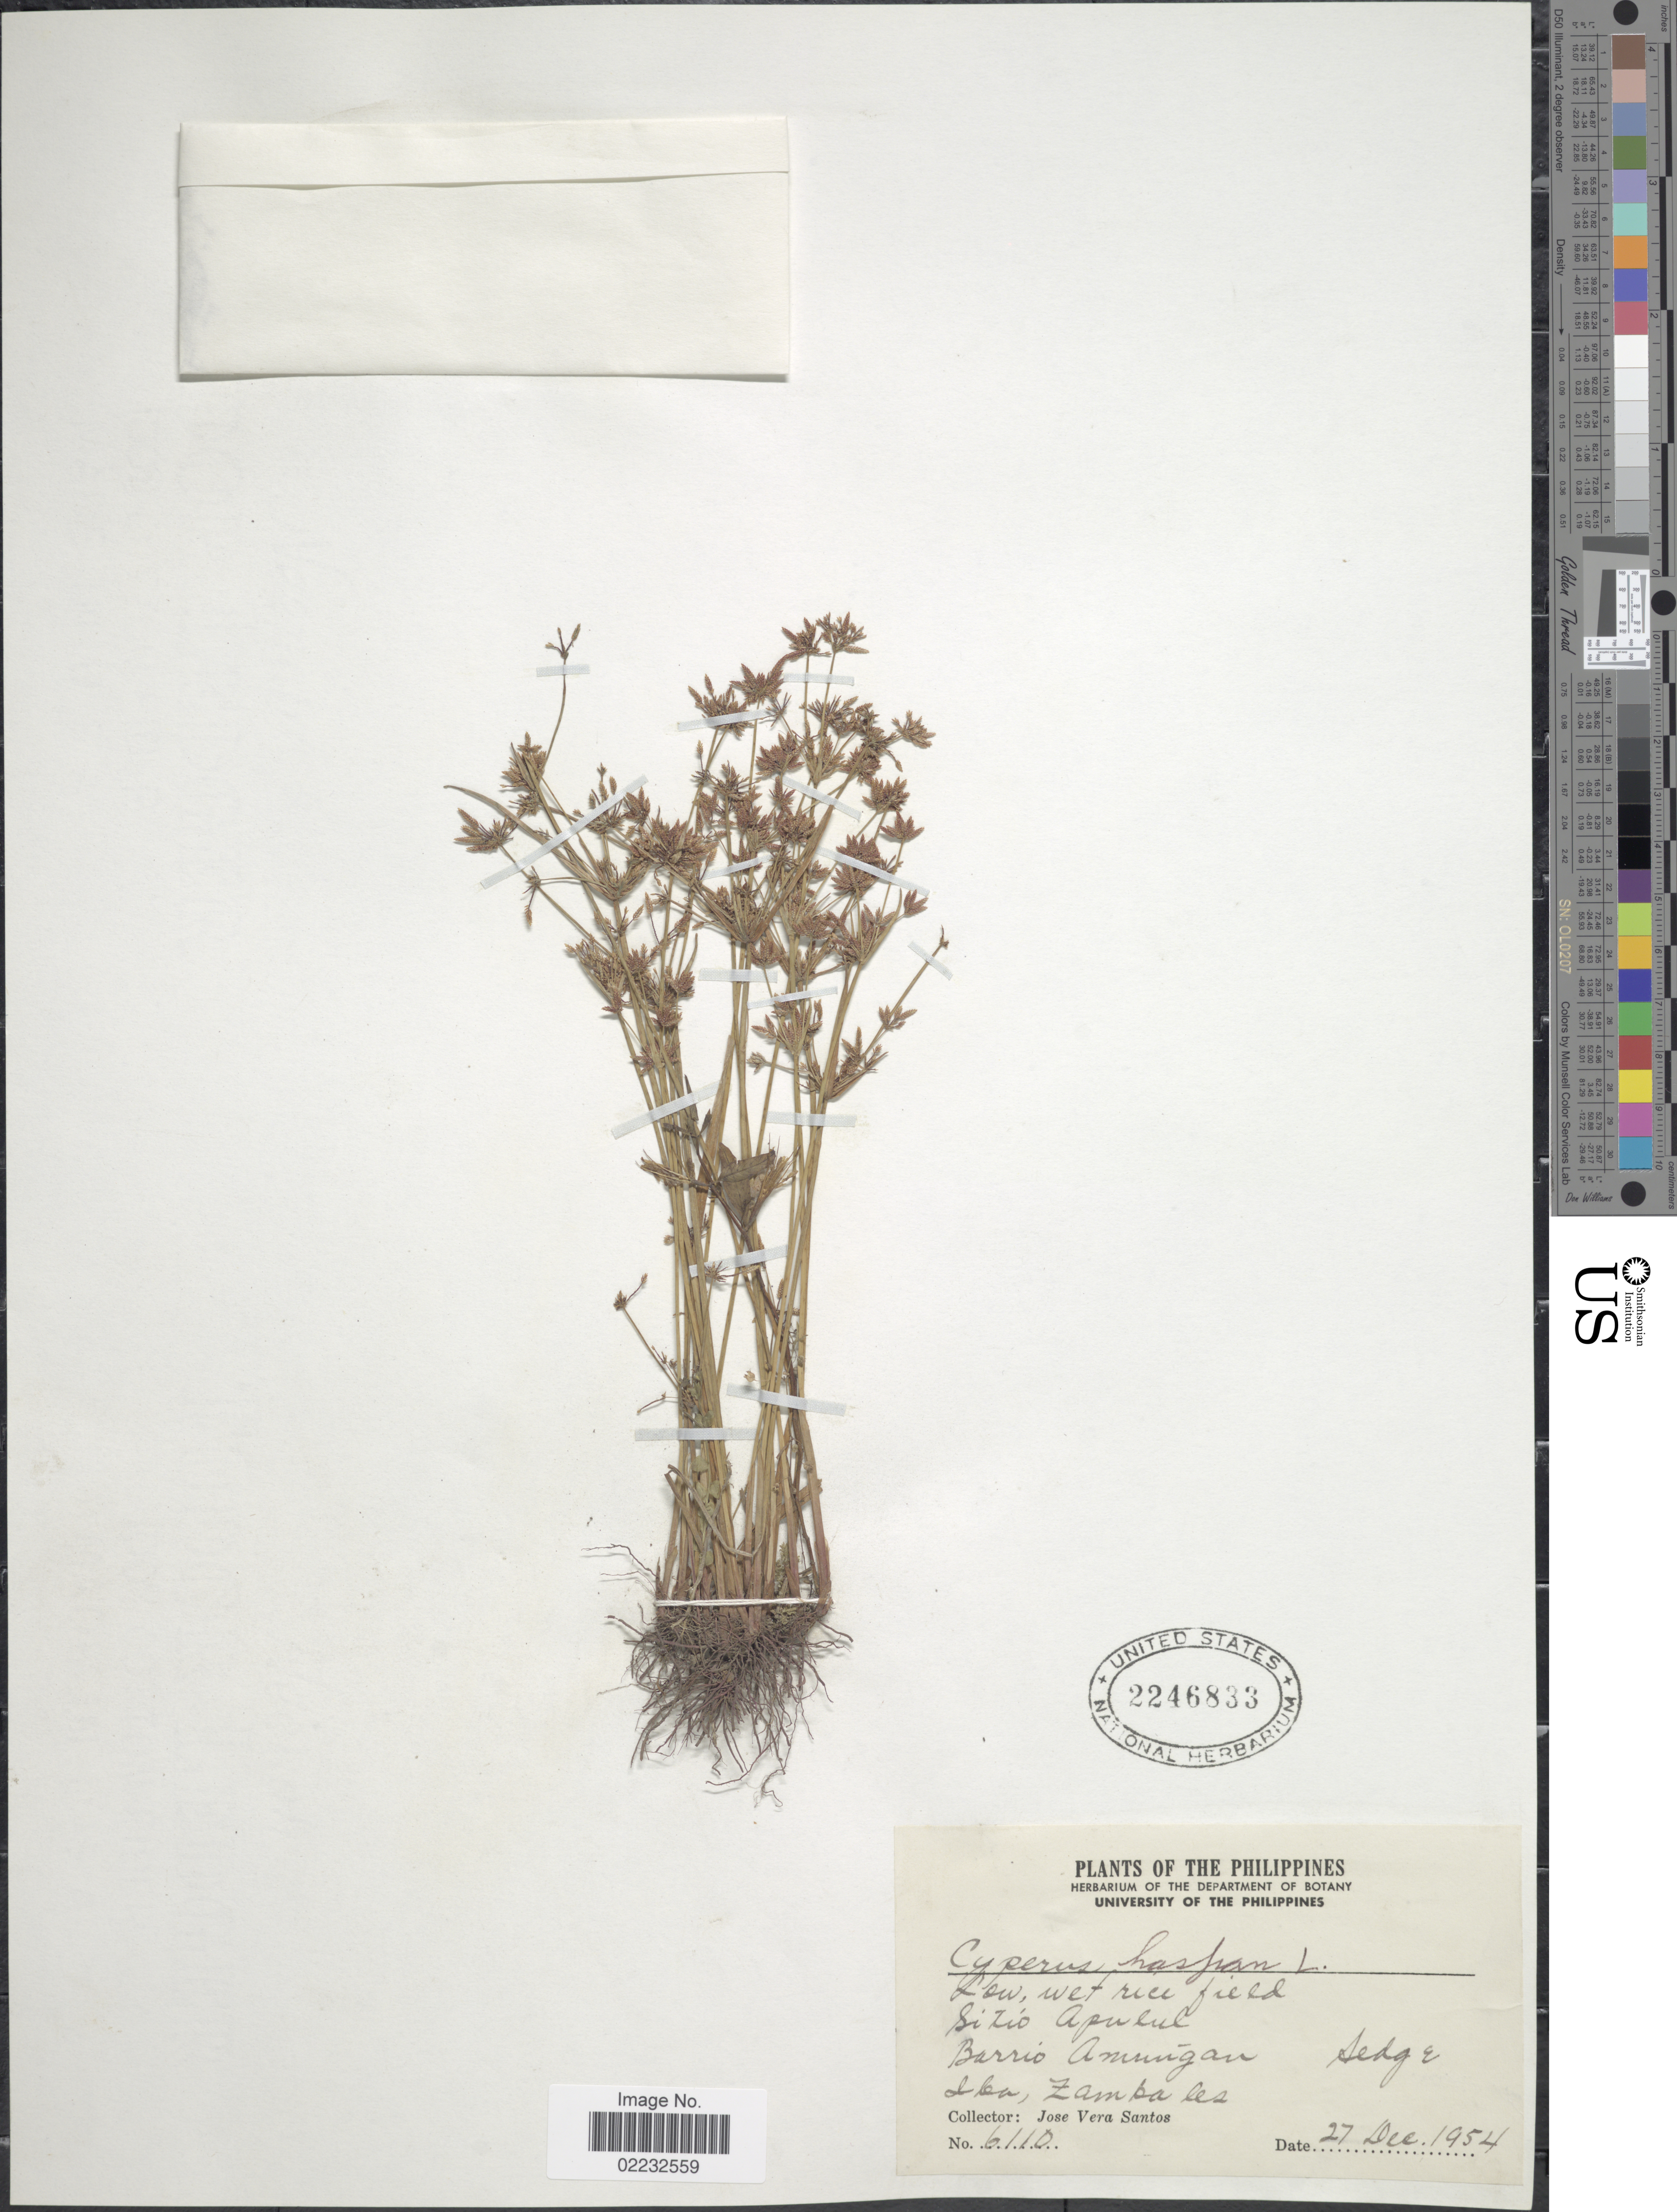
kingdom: Plantae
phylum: Tracheophyta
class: Liliopsida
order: Poales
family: Cyperaceae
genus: Cyperus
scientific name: Cyperus haspan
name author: L.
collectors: J. V. Santos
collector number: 6110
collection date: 1954-12-27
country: Philippines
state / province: Central Luzon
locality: Sitio Apelul. Barrio Amungan, Iba, Zambales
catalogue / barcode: US 2246833